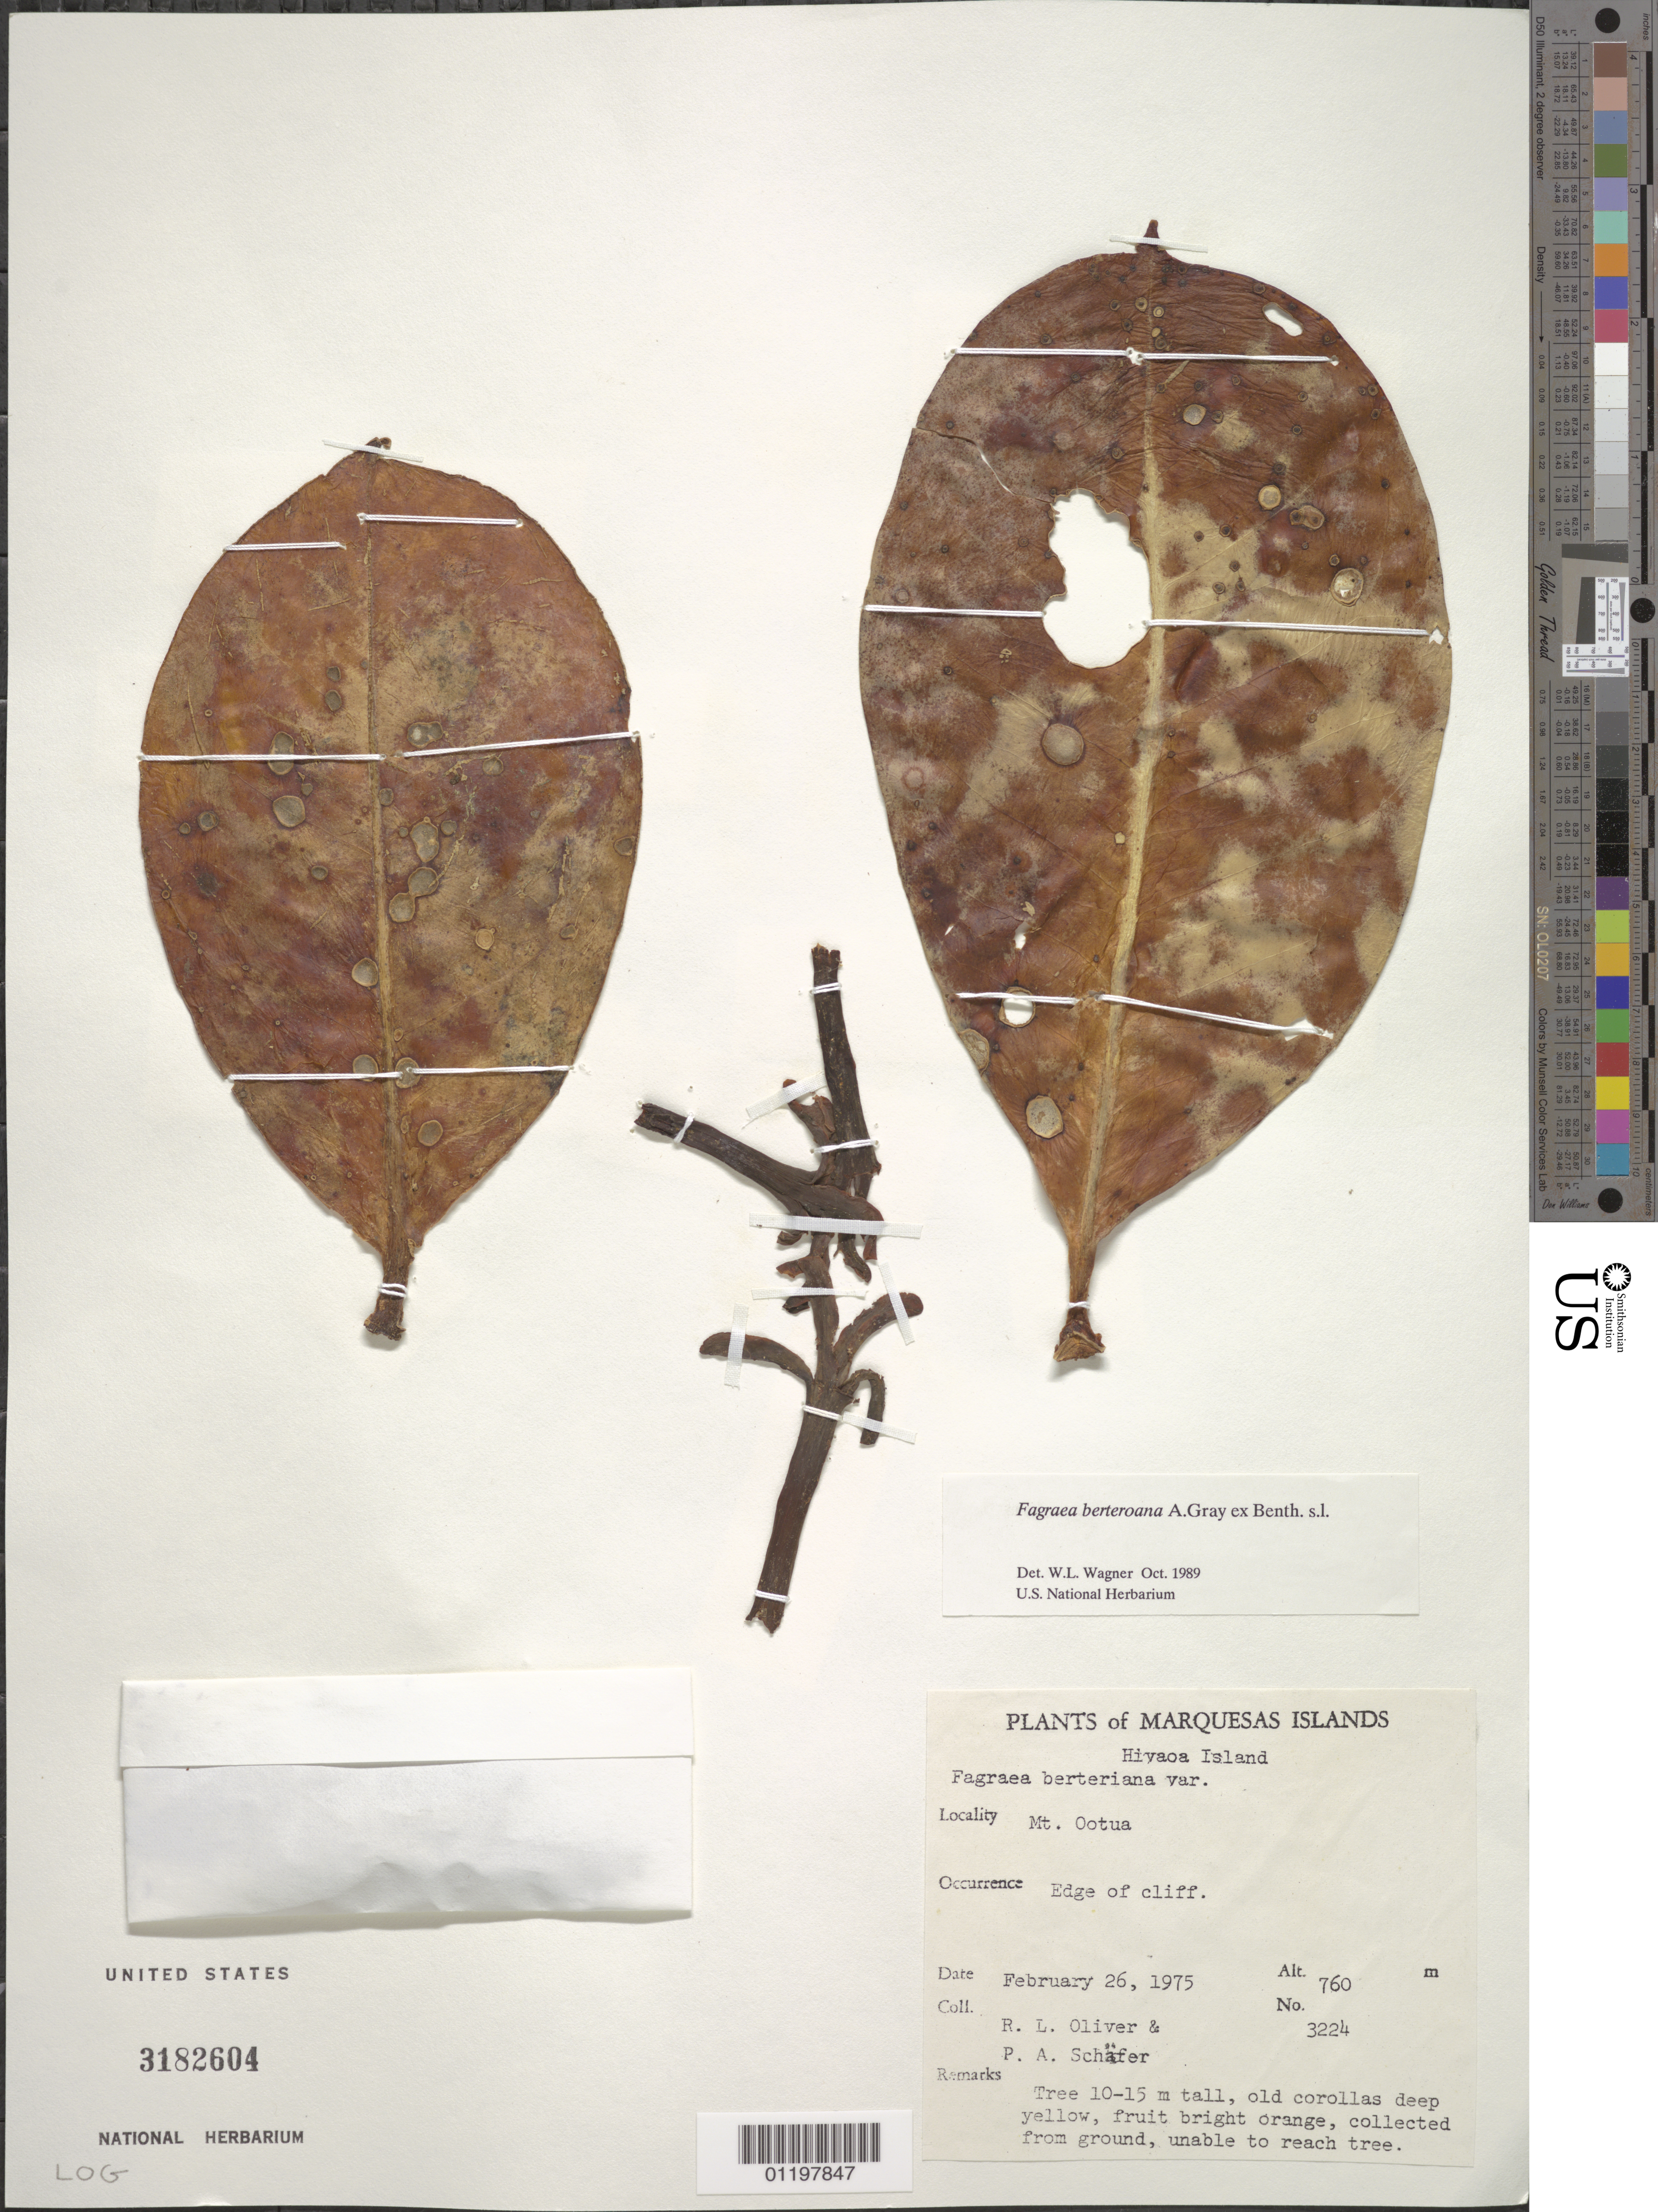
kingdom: Plantae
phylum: Tracheophyta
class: Magnoliopsida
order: Gentianales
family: Gentianaceae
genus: Fagraea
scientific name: Fagraea berteroana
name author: A. Gray ex Benth.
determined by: Wagner, W. L., (BOT), Smithsonian Institution - National Museum of Natural History (UNITED STATES)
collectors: R. L. Oliver & P. A. Schäfer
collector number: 3224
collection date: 1975-02-26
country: French Polynesia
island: Hiva Oa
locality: Mt. Ootua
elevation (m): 760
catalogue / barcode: US 3182604